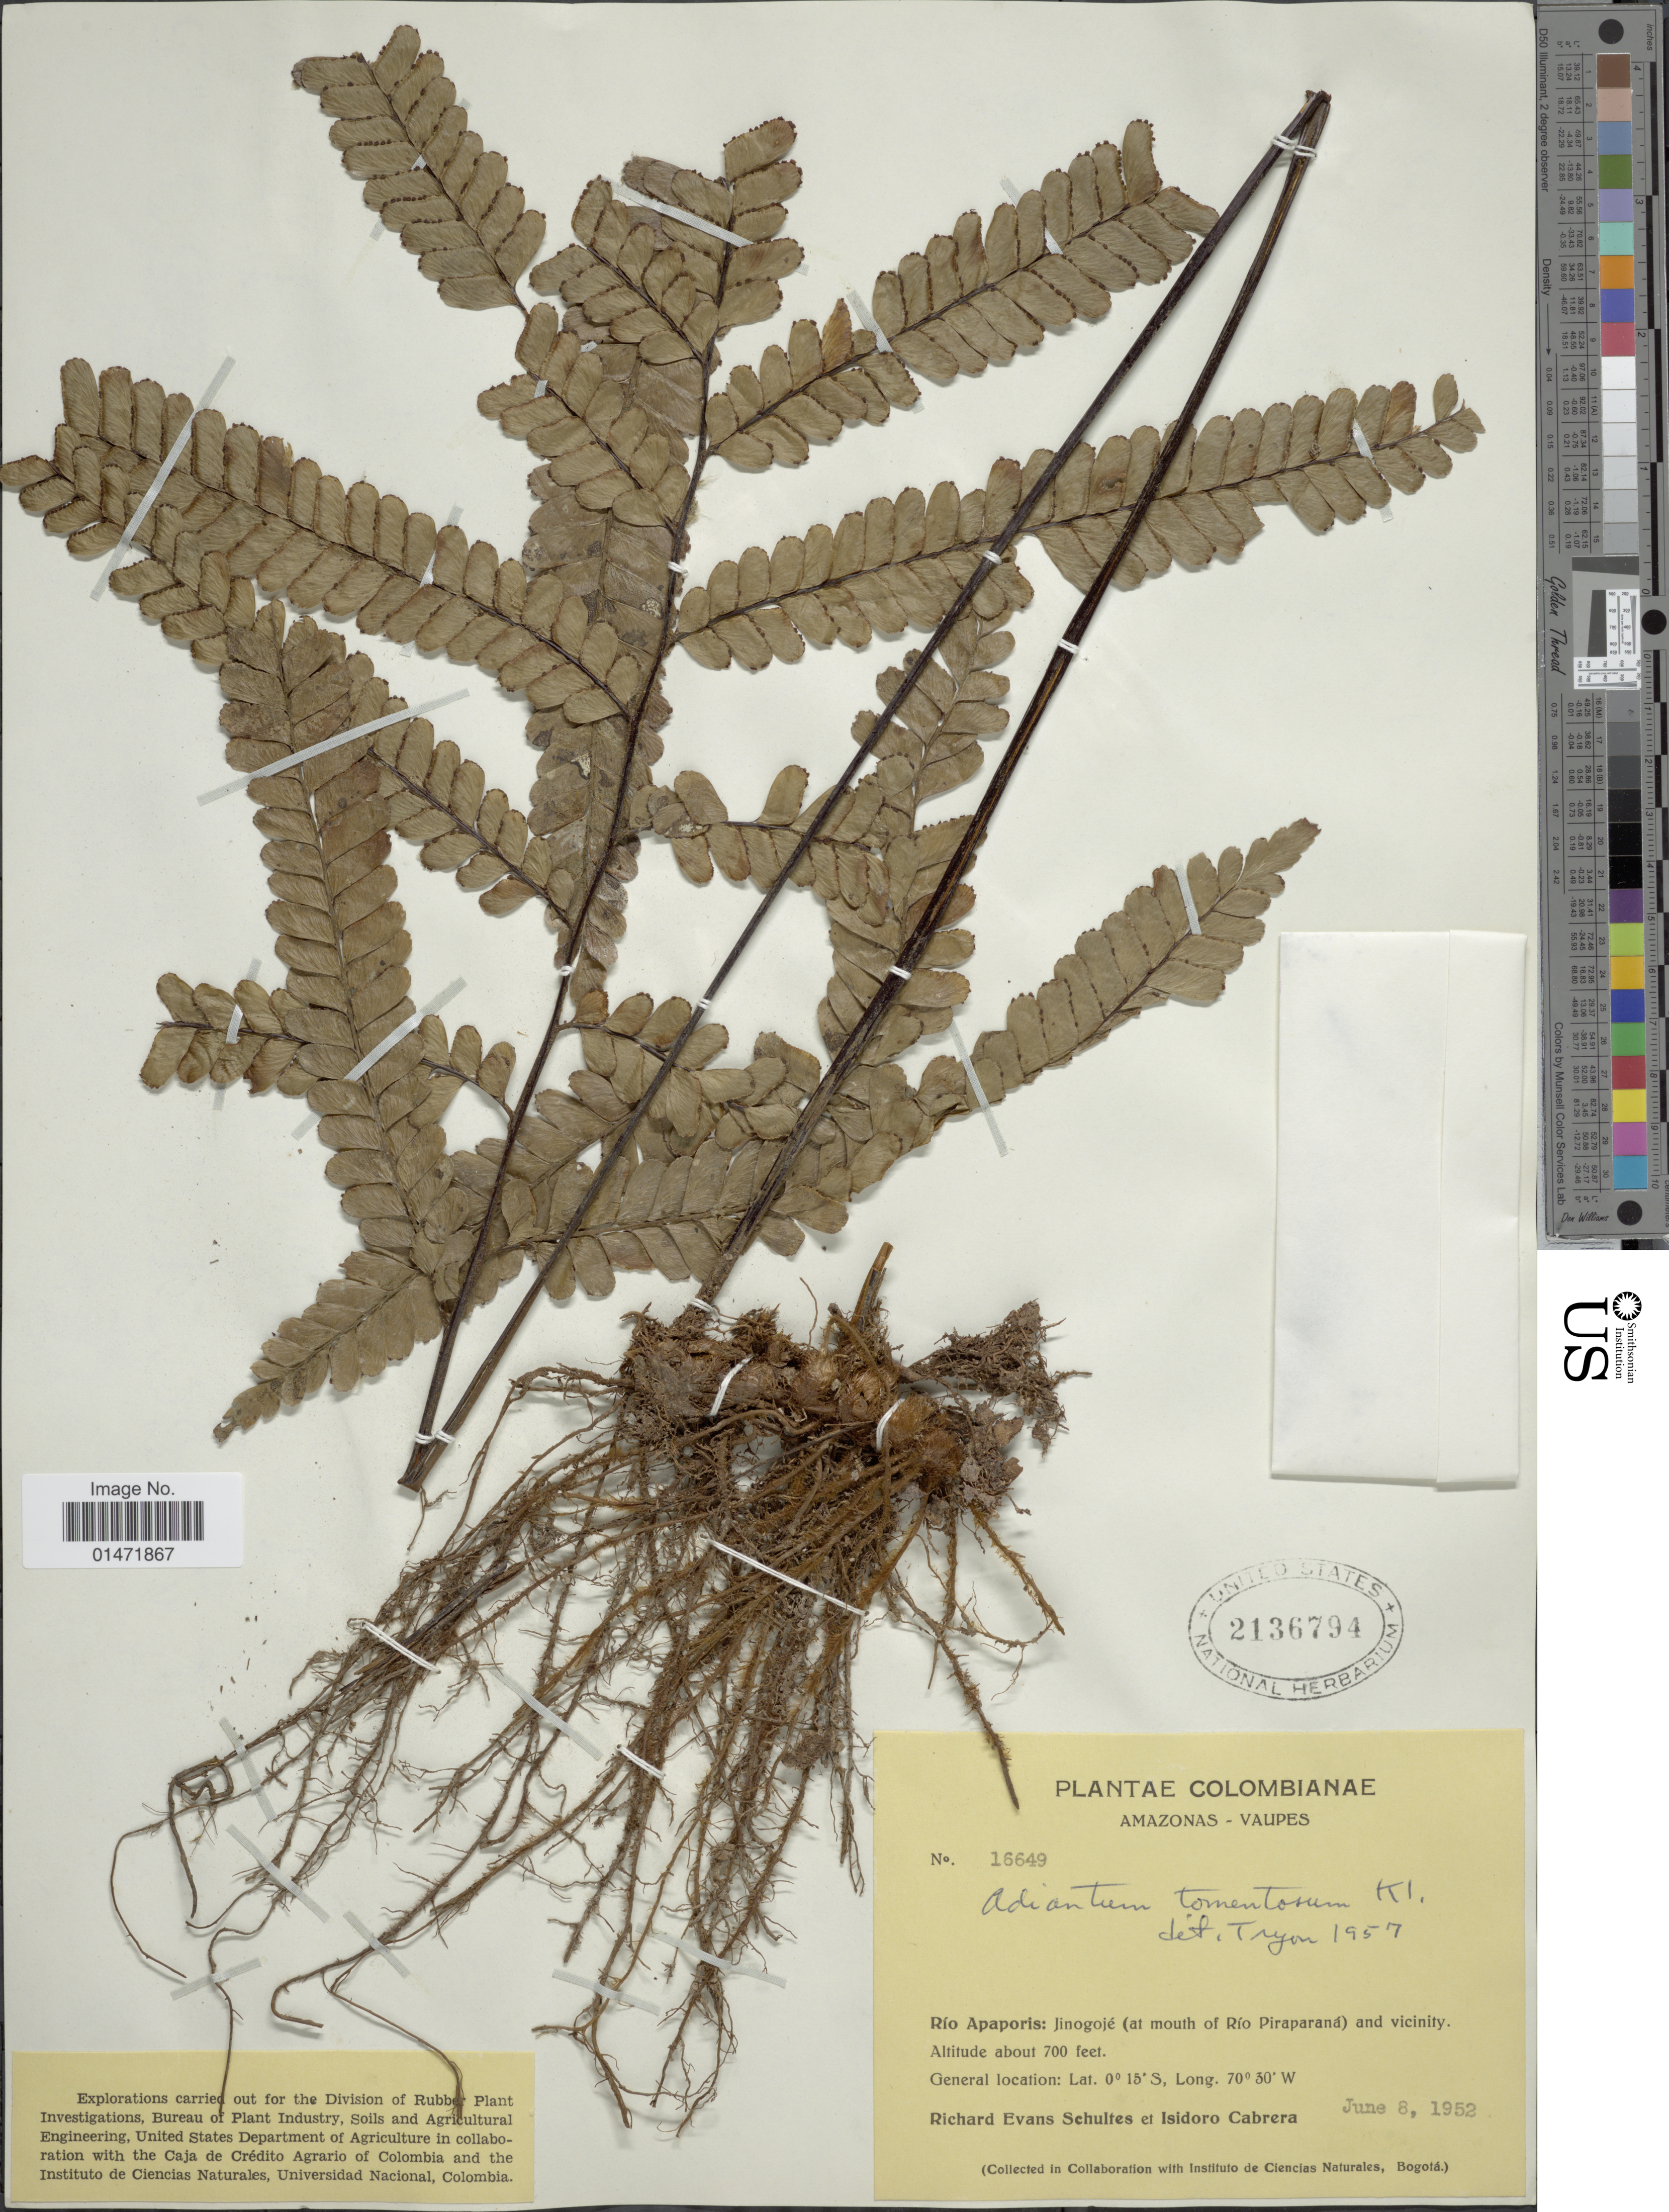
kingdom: Plantae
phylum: Tracheophyta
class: Polypodiopsida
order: Polypodiales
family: Pteridaceae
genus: Adiantum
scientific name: Adiantum tomentosum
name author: Klotzsch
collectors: R. E. Schultes & I. Cabrera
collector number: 16649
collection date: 1952-06-08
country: Colombia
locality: Amazonas-Vaupes. Río Apaporis: Jinogojé (at mouth of Río Piraparaná) and vicinity.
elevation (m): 700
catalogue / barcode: US 2136794